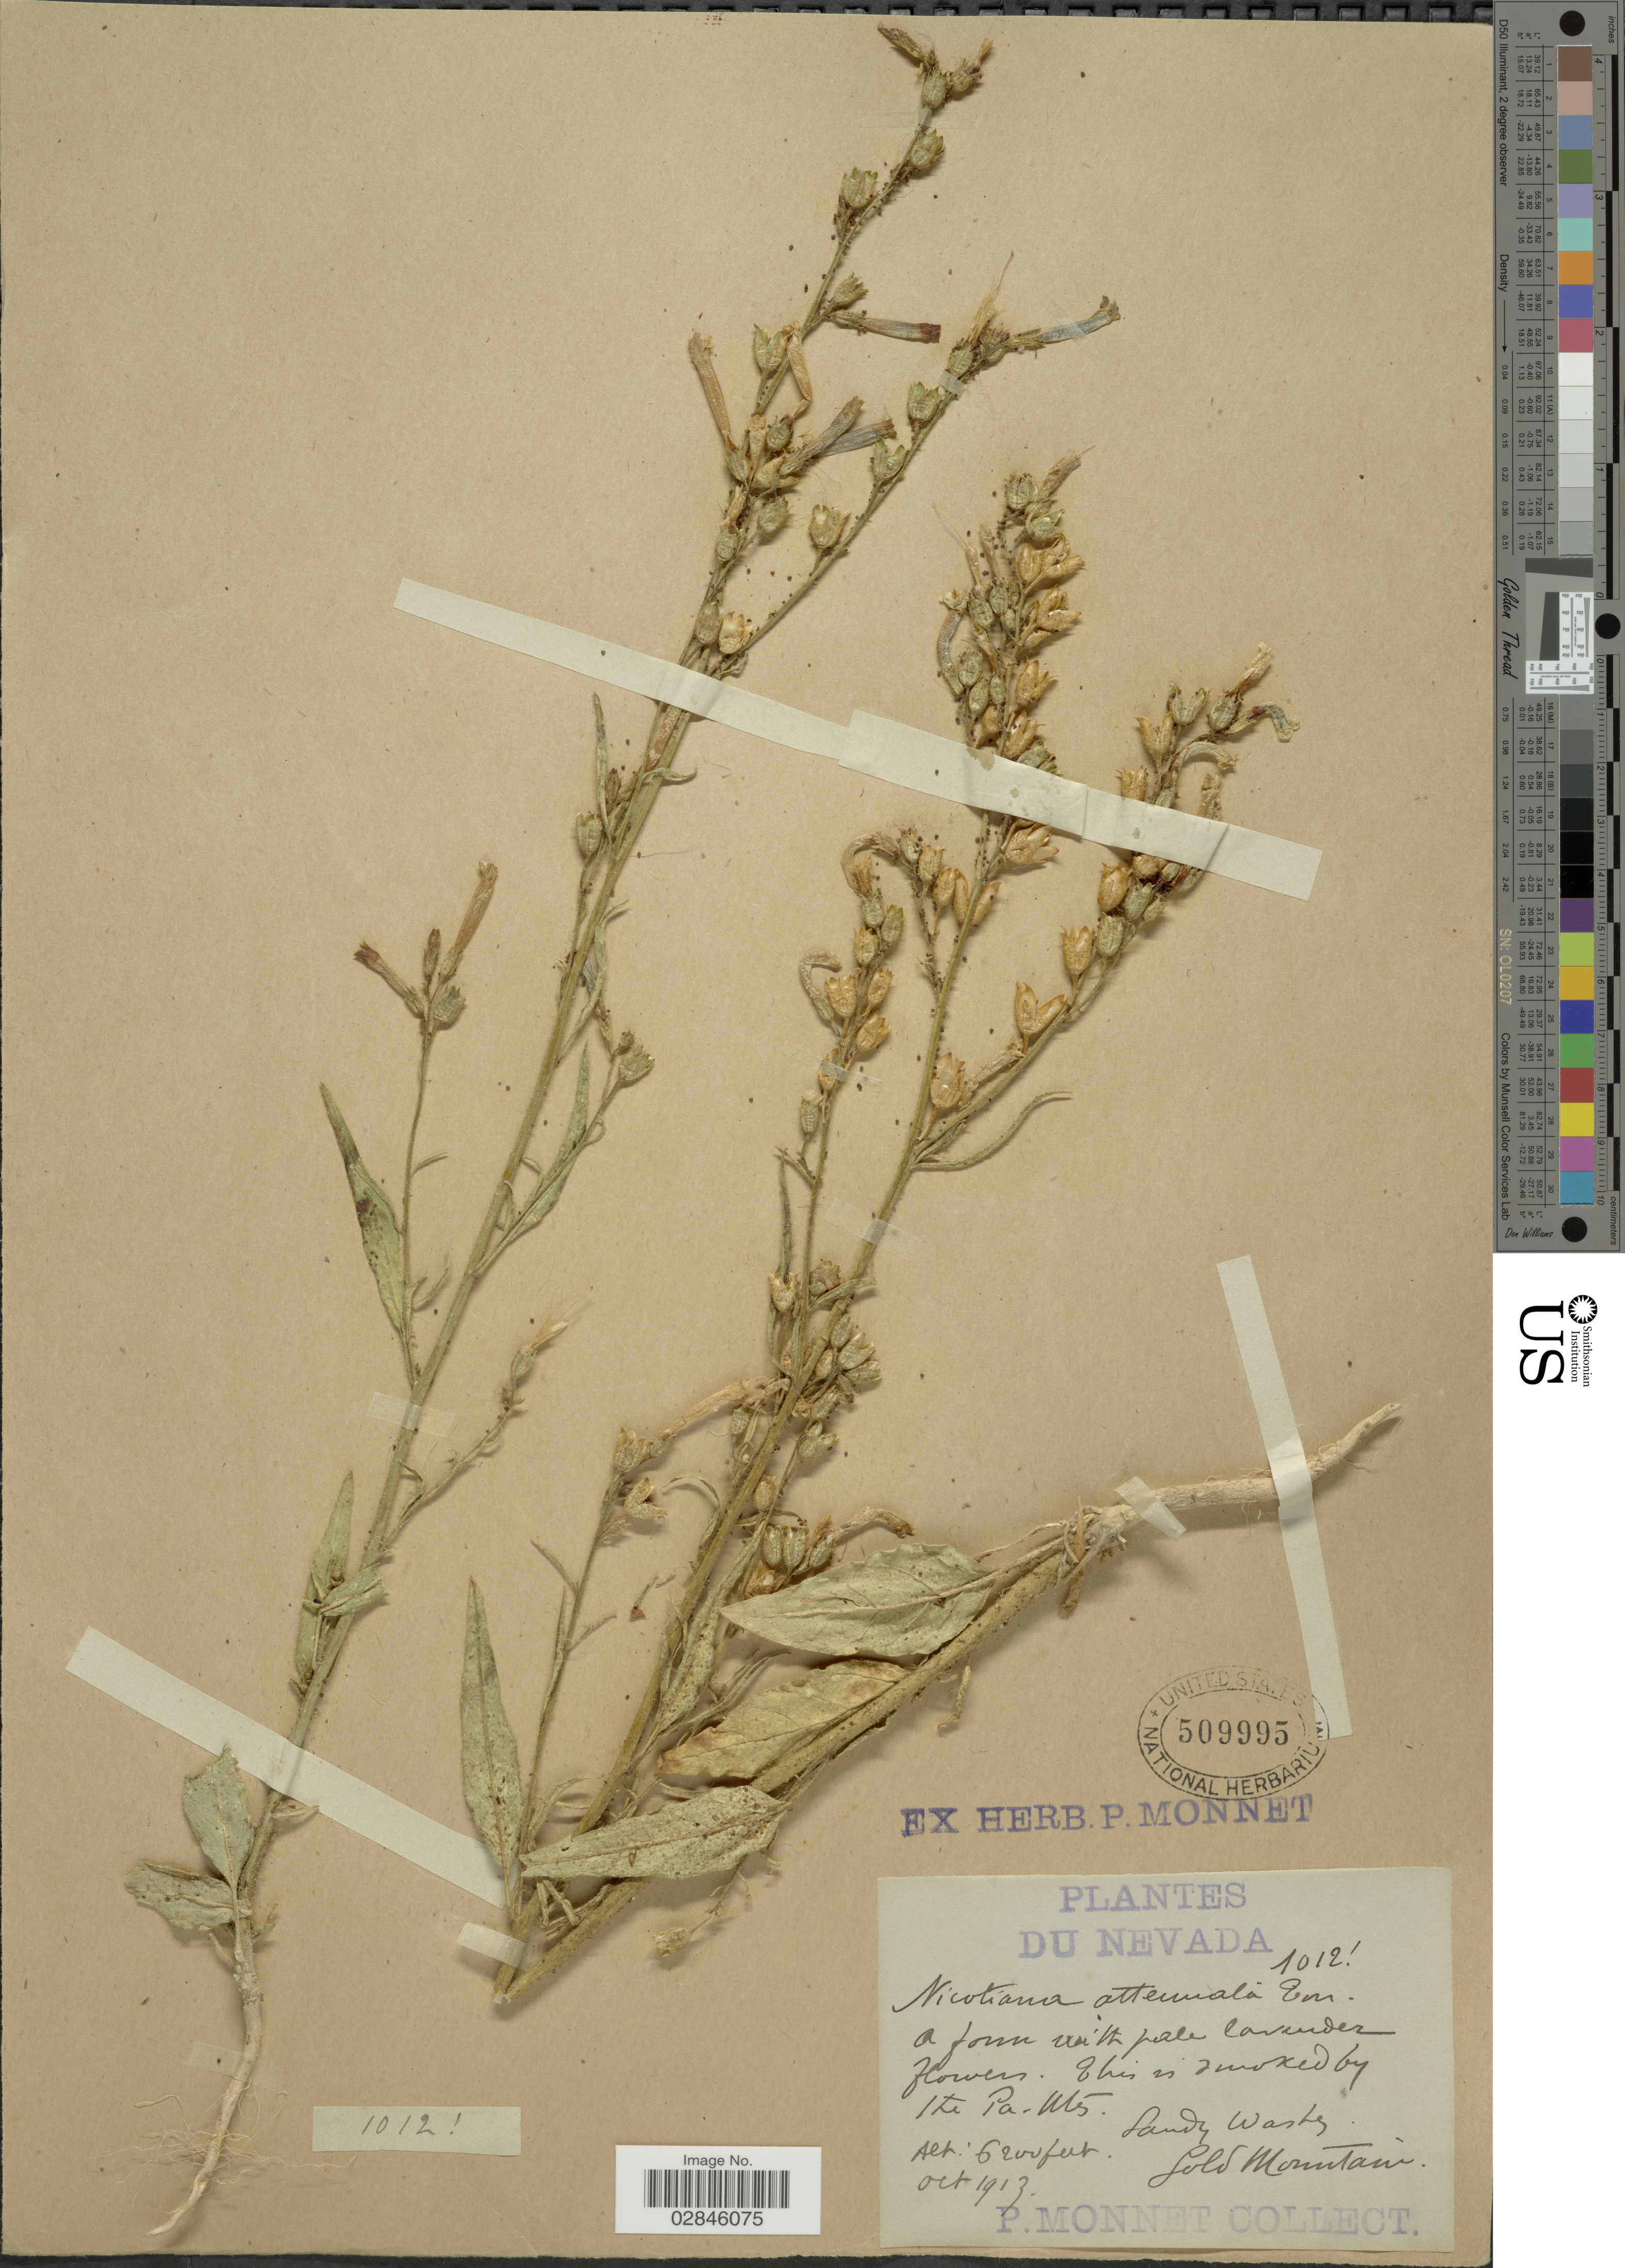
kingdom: Plantae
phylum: Tracheophyta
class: Magnoliopsida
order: Solanales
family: Solanaceae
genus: Nicotiana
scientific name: Nicotiana attenuata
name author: Torr. ex S. Watson in C. King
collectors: P. Monnet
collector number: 1012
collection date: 1913-10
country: United States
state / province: Nevada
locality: Gold Mountain.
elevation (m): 1890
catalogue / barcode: US 509995